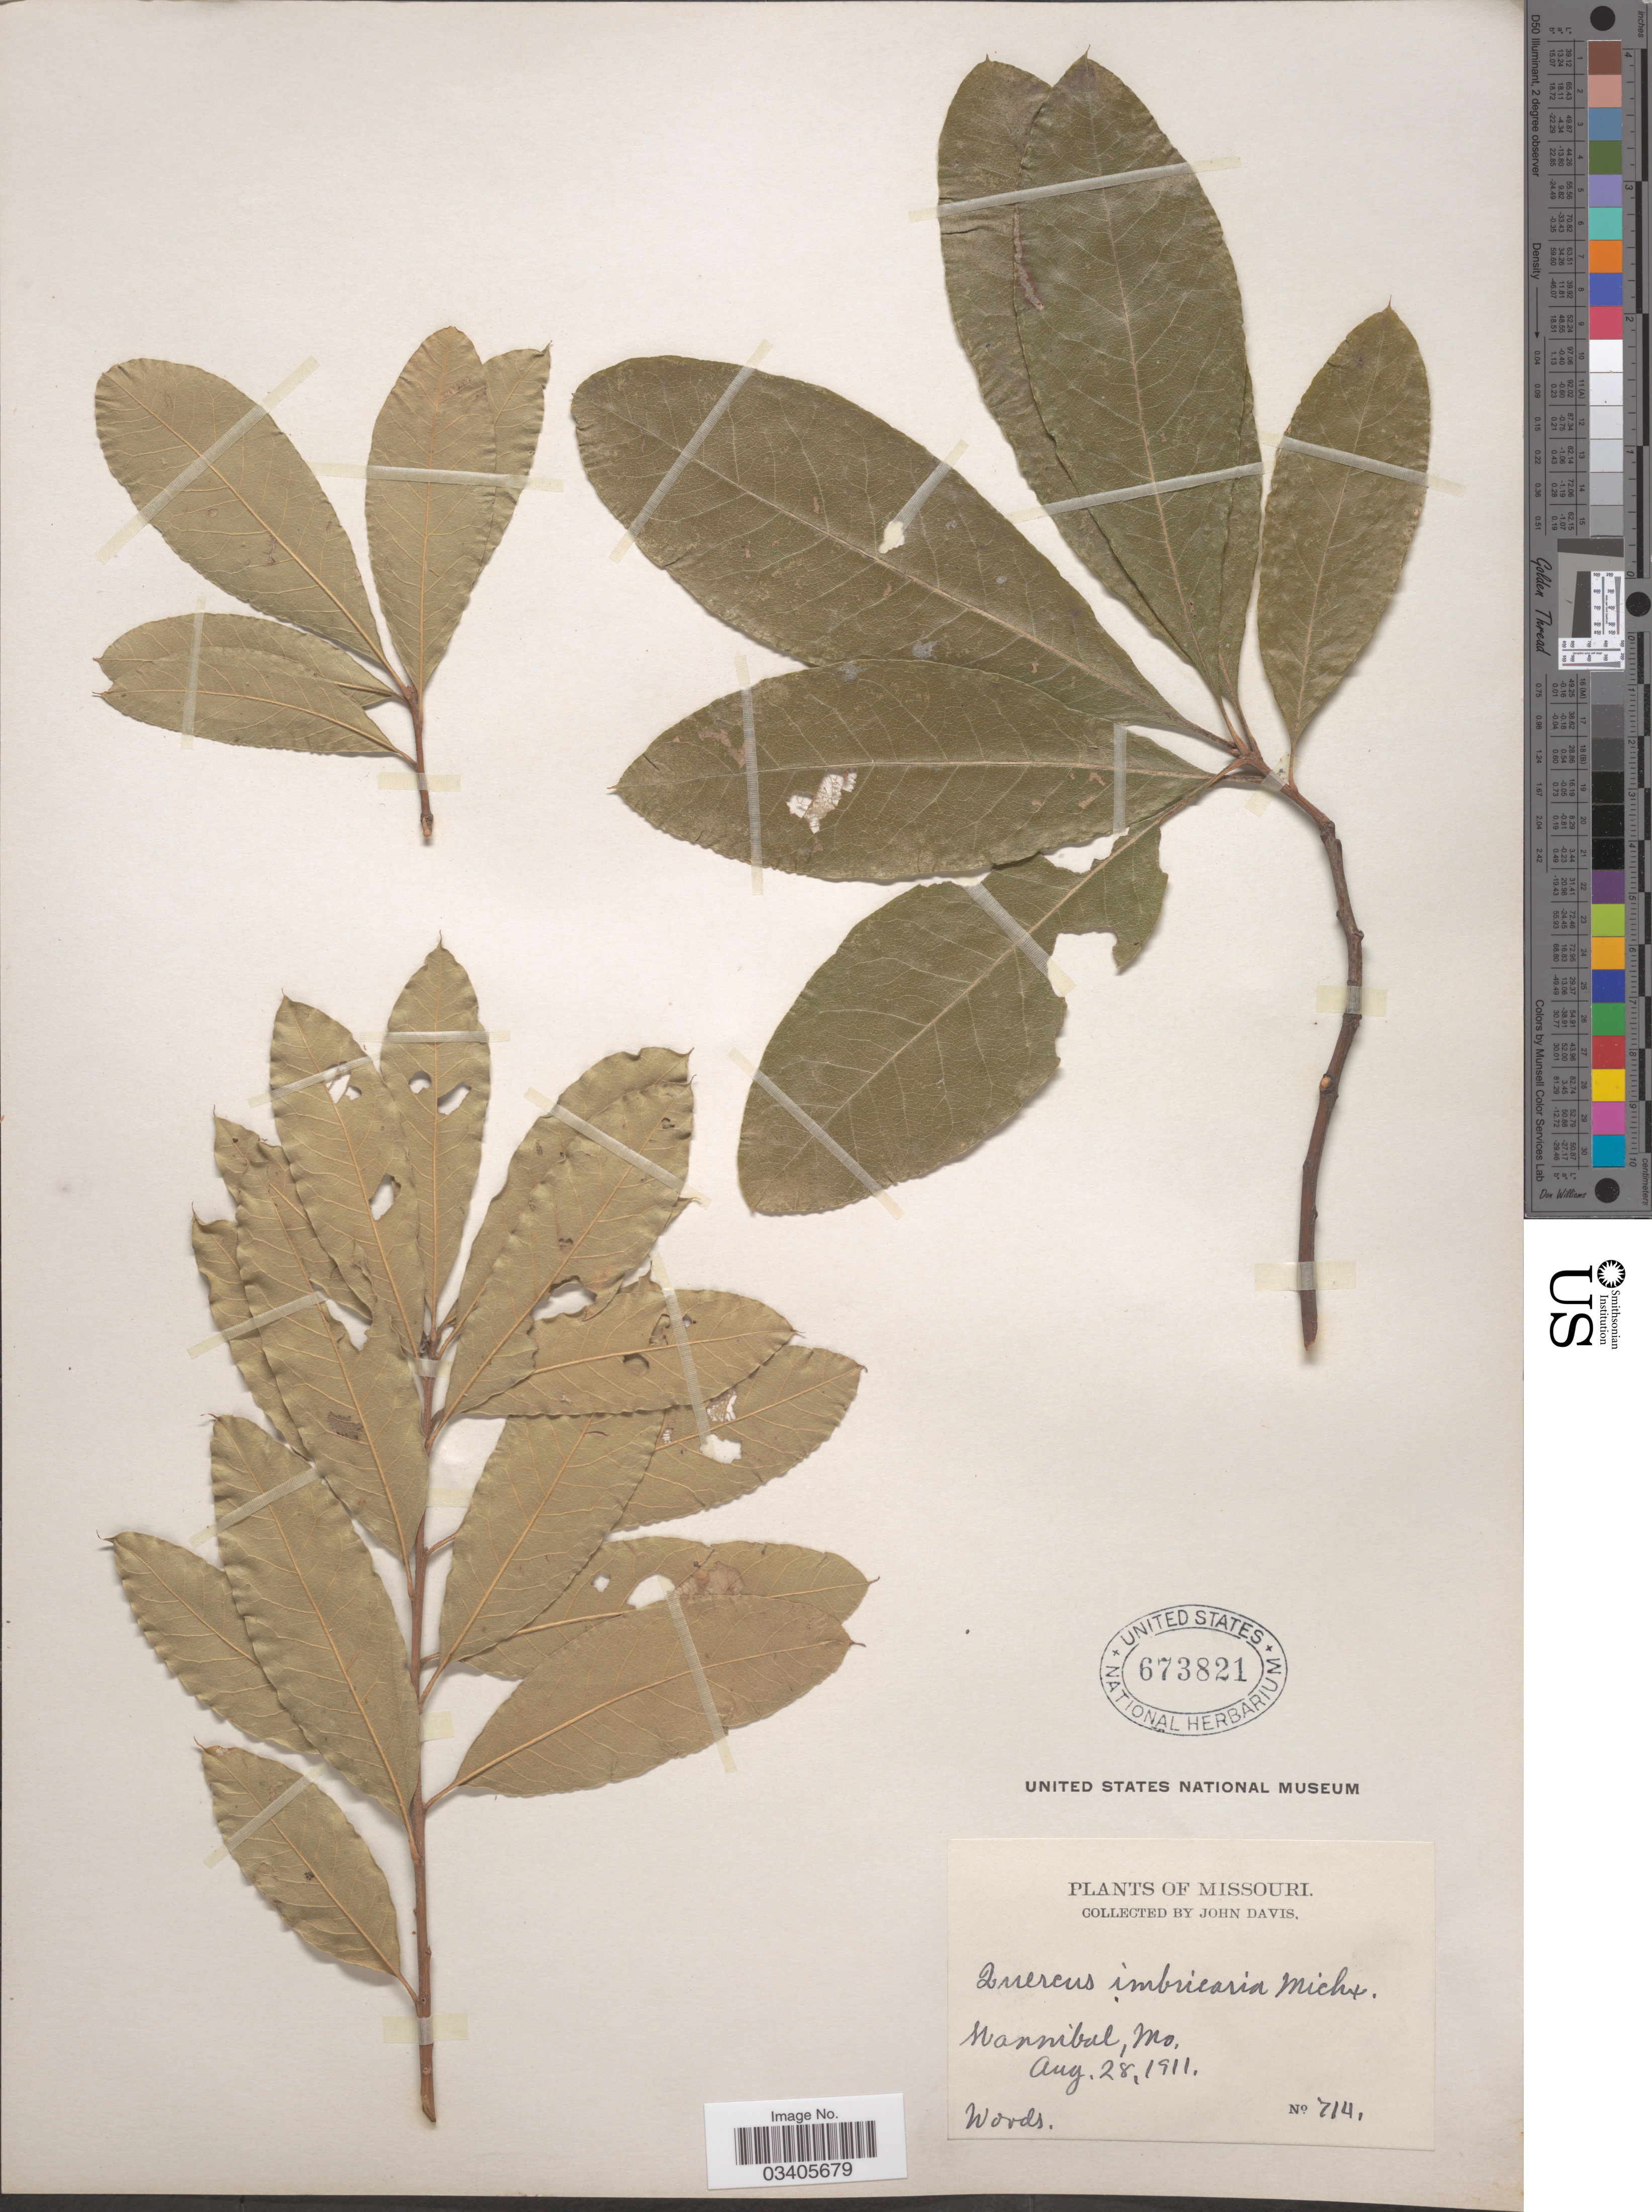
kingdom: Plantae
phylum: Tracheophyta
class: Magnoliopsida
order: Fagales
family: Fagaceae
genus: Quercus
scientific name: Quercus imbricaria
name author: Michx.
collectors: J. Davis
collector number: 714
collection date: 1911-08-28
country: United States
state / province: Missouri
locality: Hannibal.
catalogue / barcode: US 673821